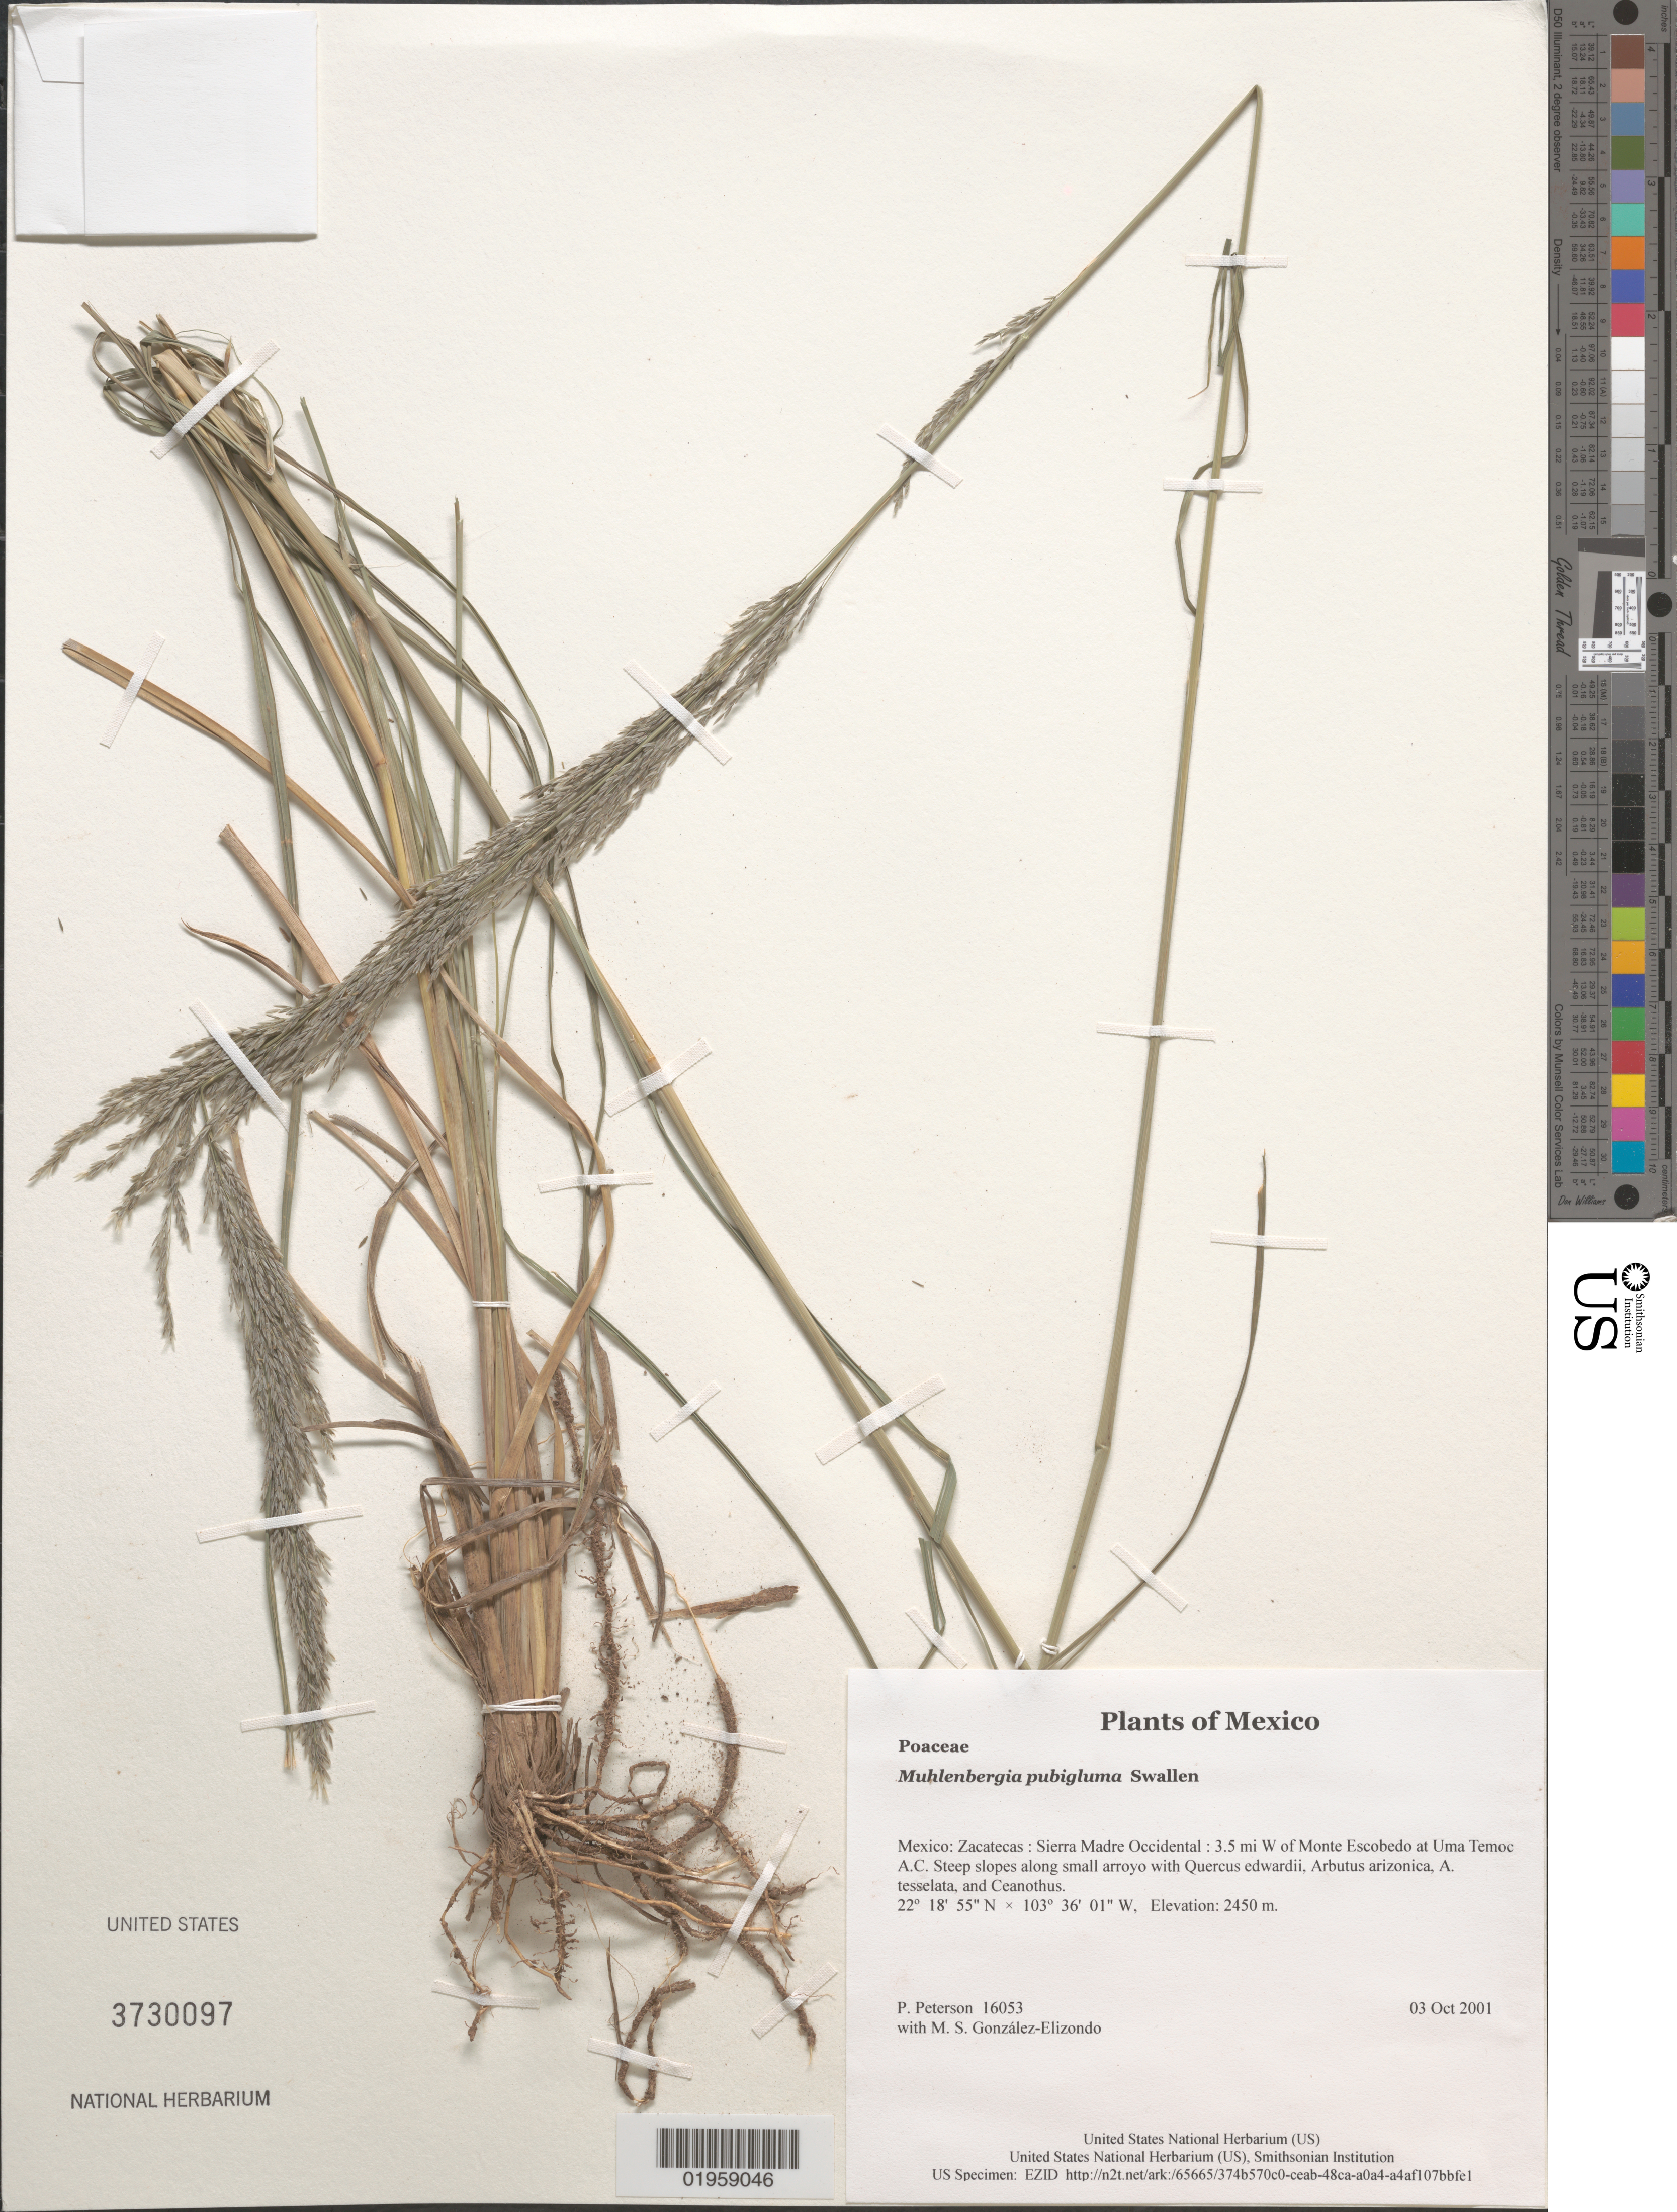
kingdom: Plantae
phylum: Tracheophyta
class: Liliopsida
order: Poales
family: Poaceae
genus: Muhlenbergia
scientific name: Muhlenbergia pubigluma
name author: Swallen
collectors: P. M. Peterson & M. S. González-Elizondo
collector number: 16053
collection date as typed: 03 Oct 2001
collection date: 2001-10-03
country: Mexico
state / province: Zacatecas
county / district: Sierra Madre Occidental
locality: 3.5 mi W of Monte Escobedo at Uma Temoc A.C. Steep slopes along small arroyo with Quercus edwardii, Arbutus arizonica, A. tesselata, and Ceanothus.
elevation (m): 2450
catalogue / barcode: US 3730097